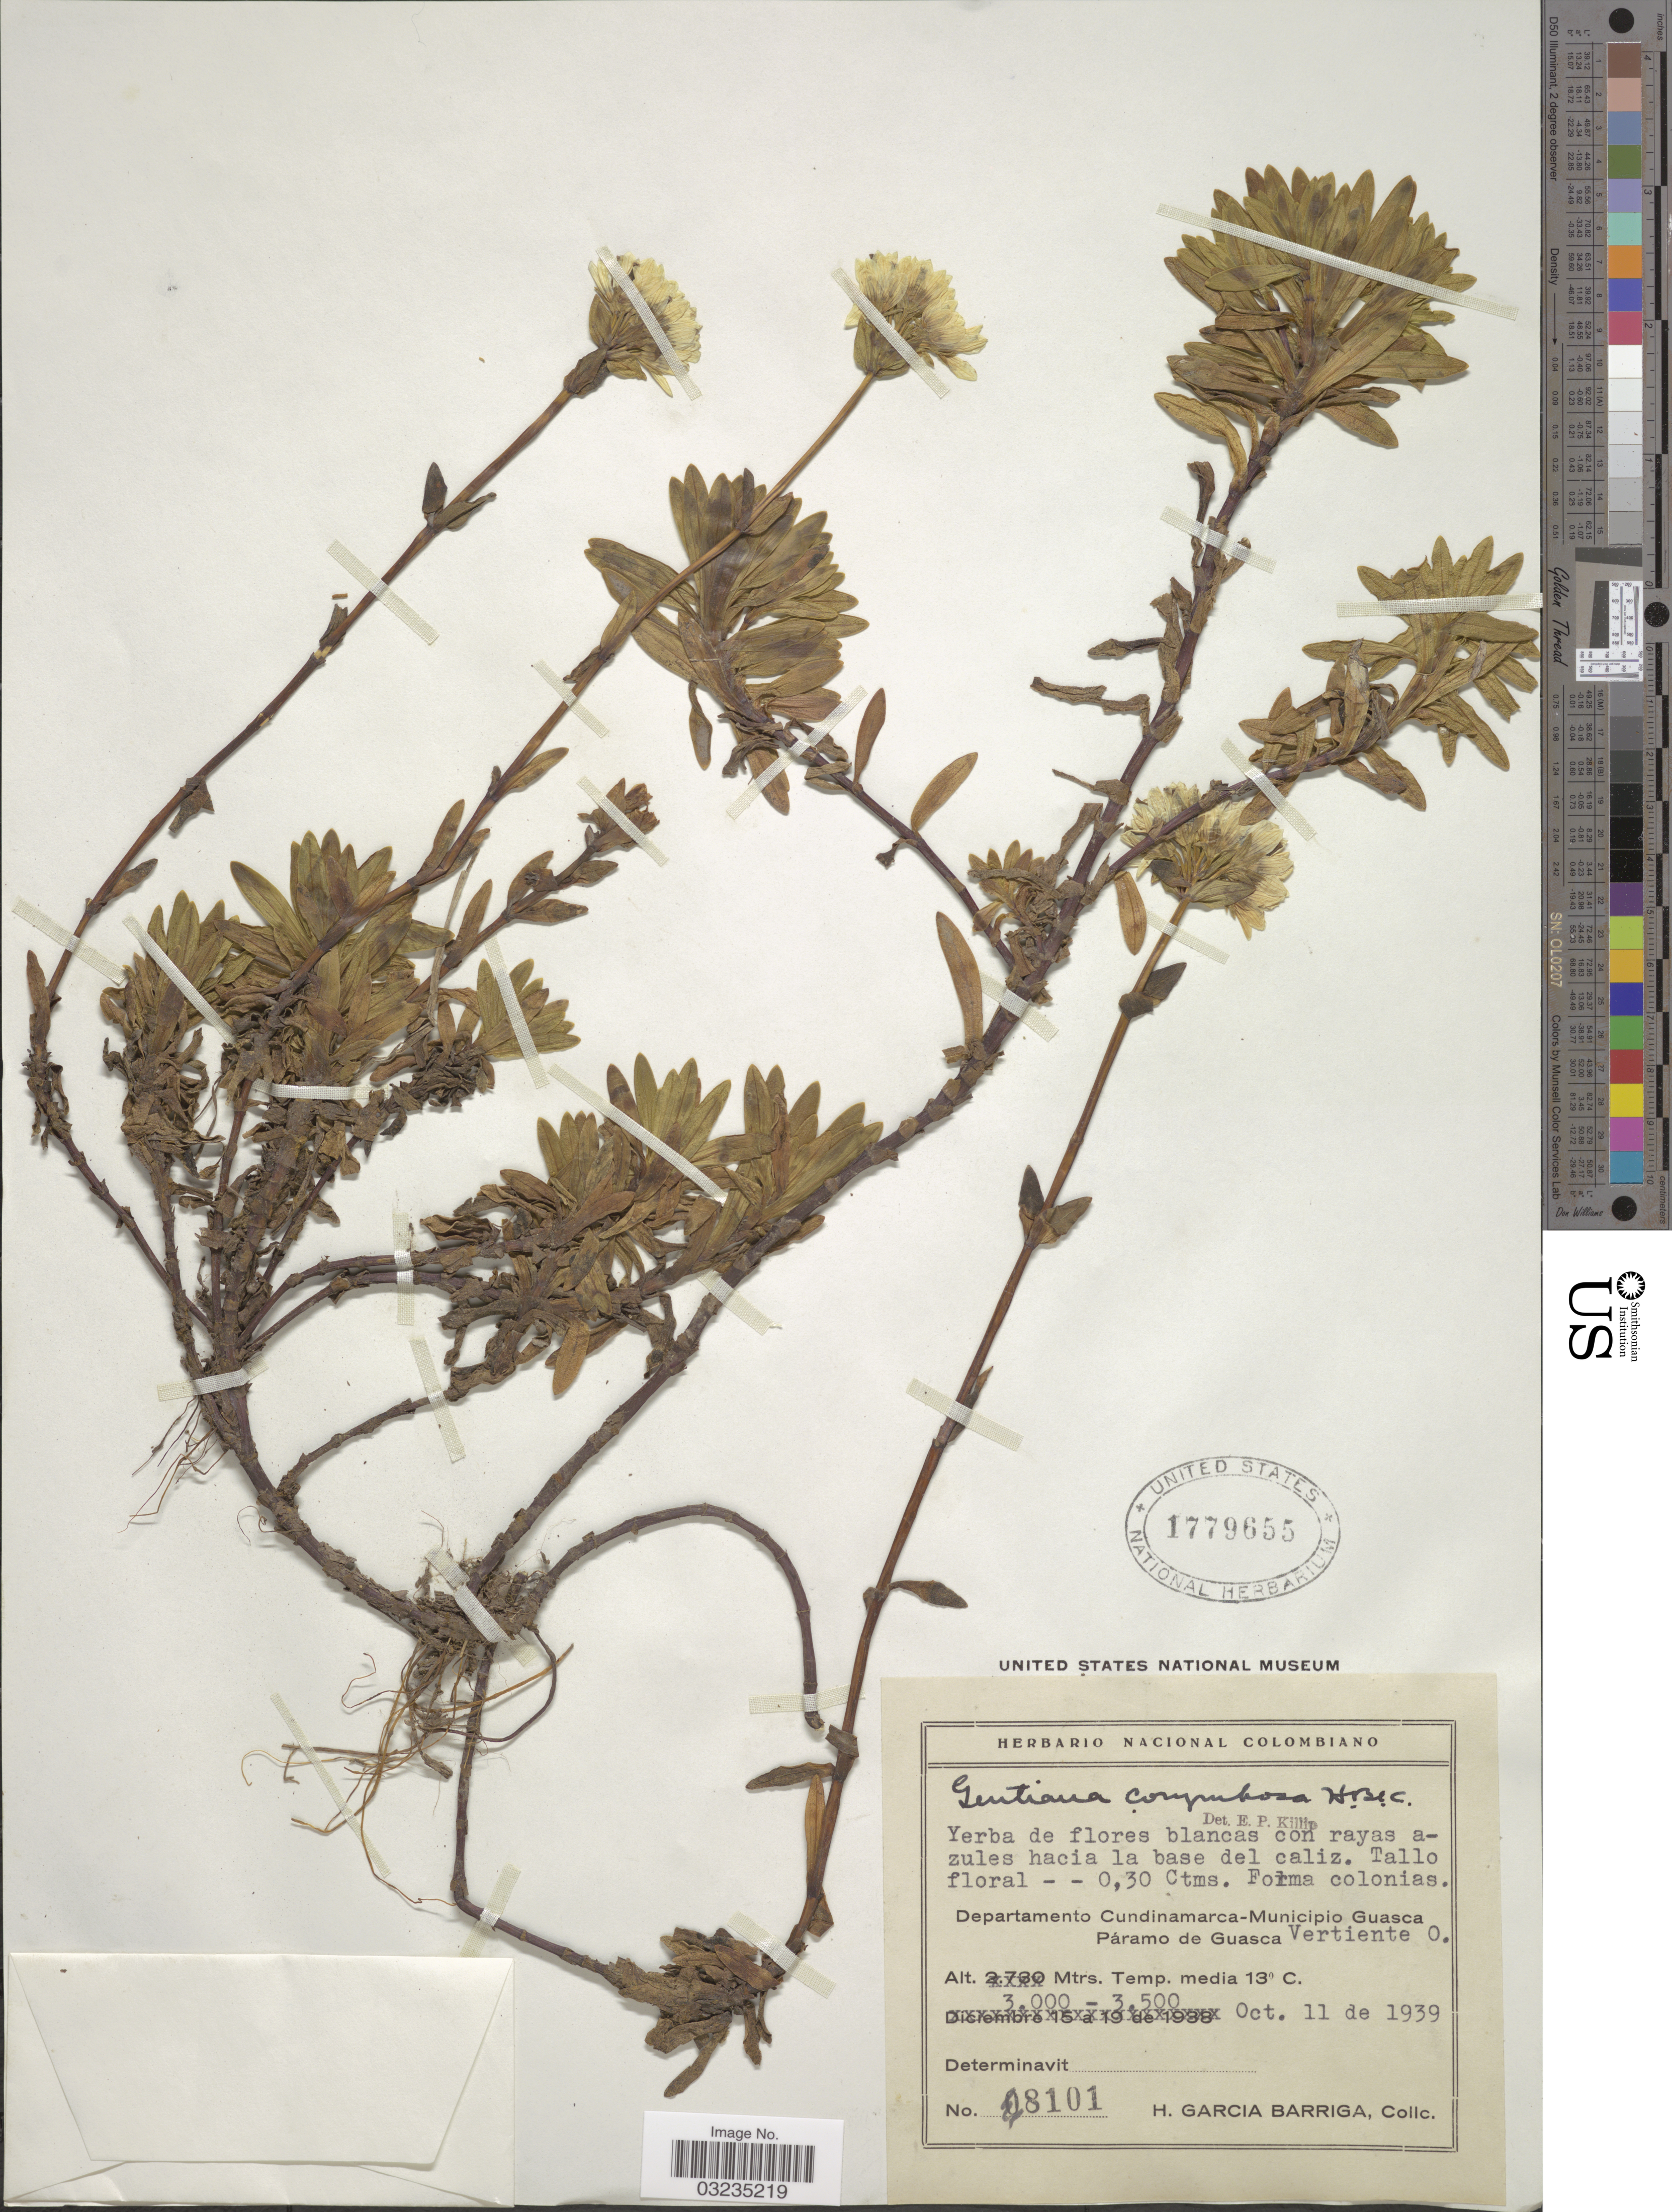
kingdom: Plantae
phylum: Tracheophyta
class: Magnoliopsida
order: Gentianales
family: Gentianaceae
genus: Gentiana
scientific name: Gentiana corymbosa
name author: Humb. et al.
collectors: H. García Barriga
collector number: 8101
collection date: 1939-10-11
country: Colombia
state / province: Cundinamarca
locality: Departamento Cundinamarca-Municipio Guasca. Páramo de Guasca Vertiente O.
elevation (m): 3000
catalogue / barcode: US 1779655